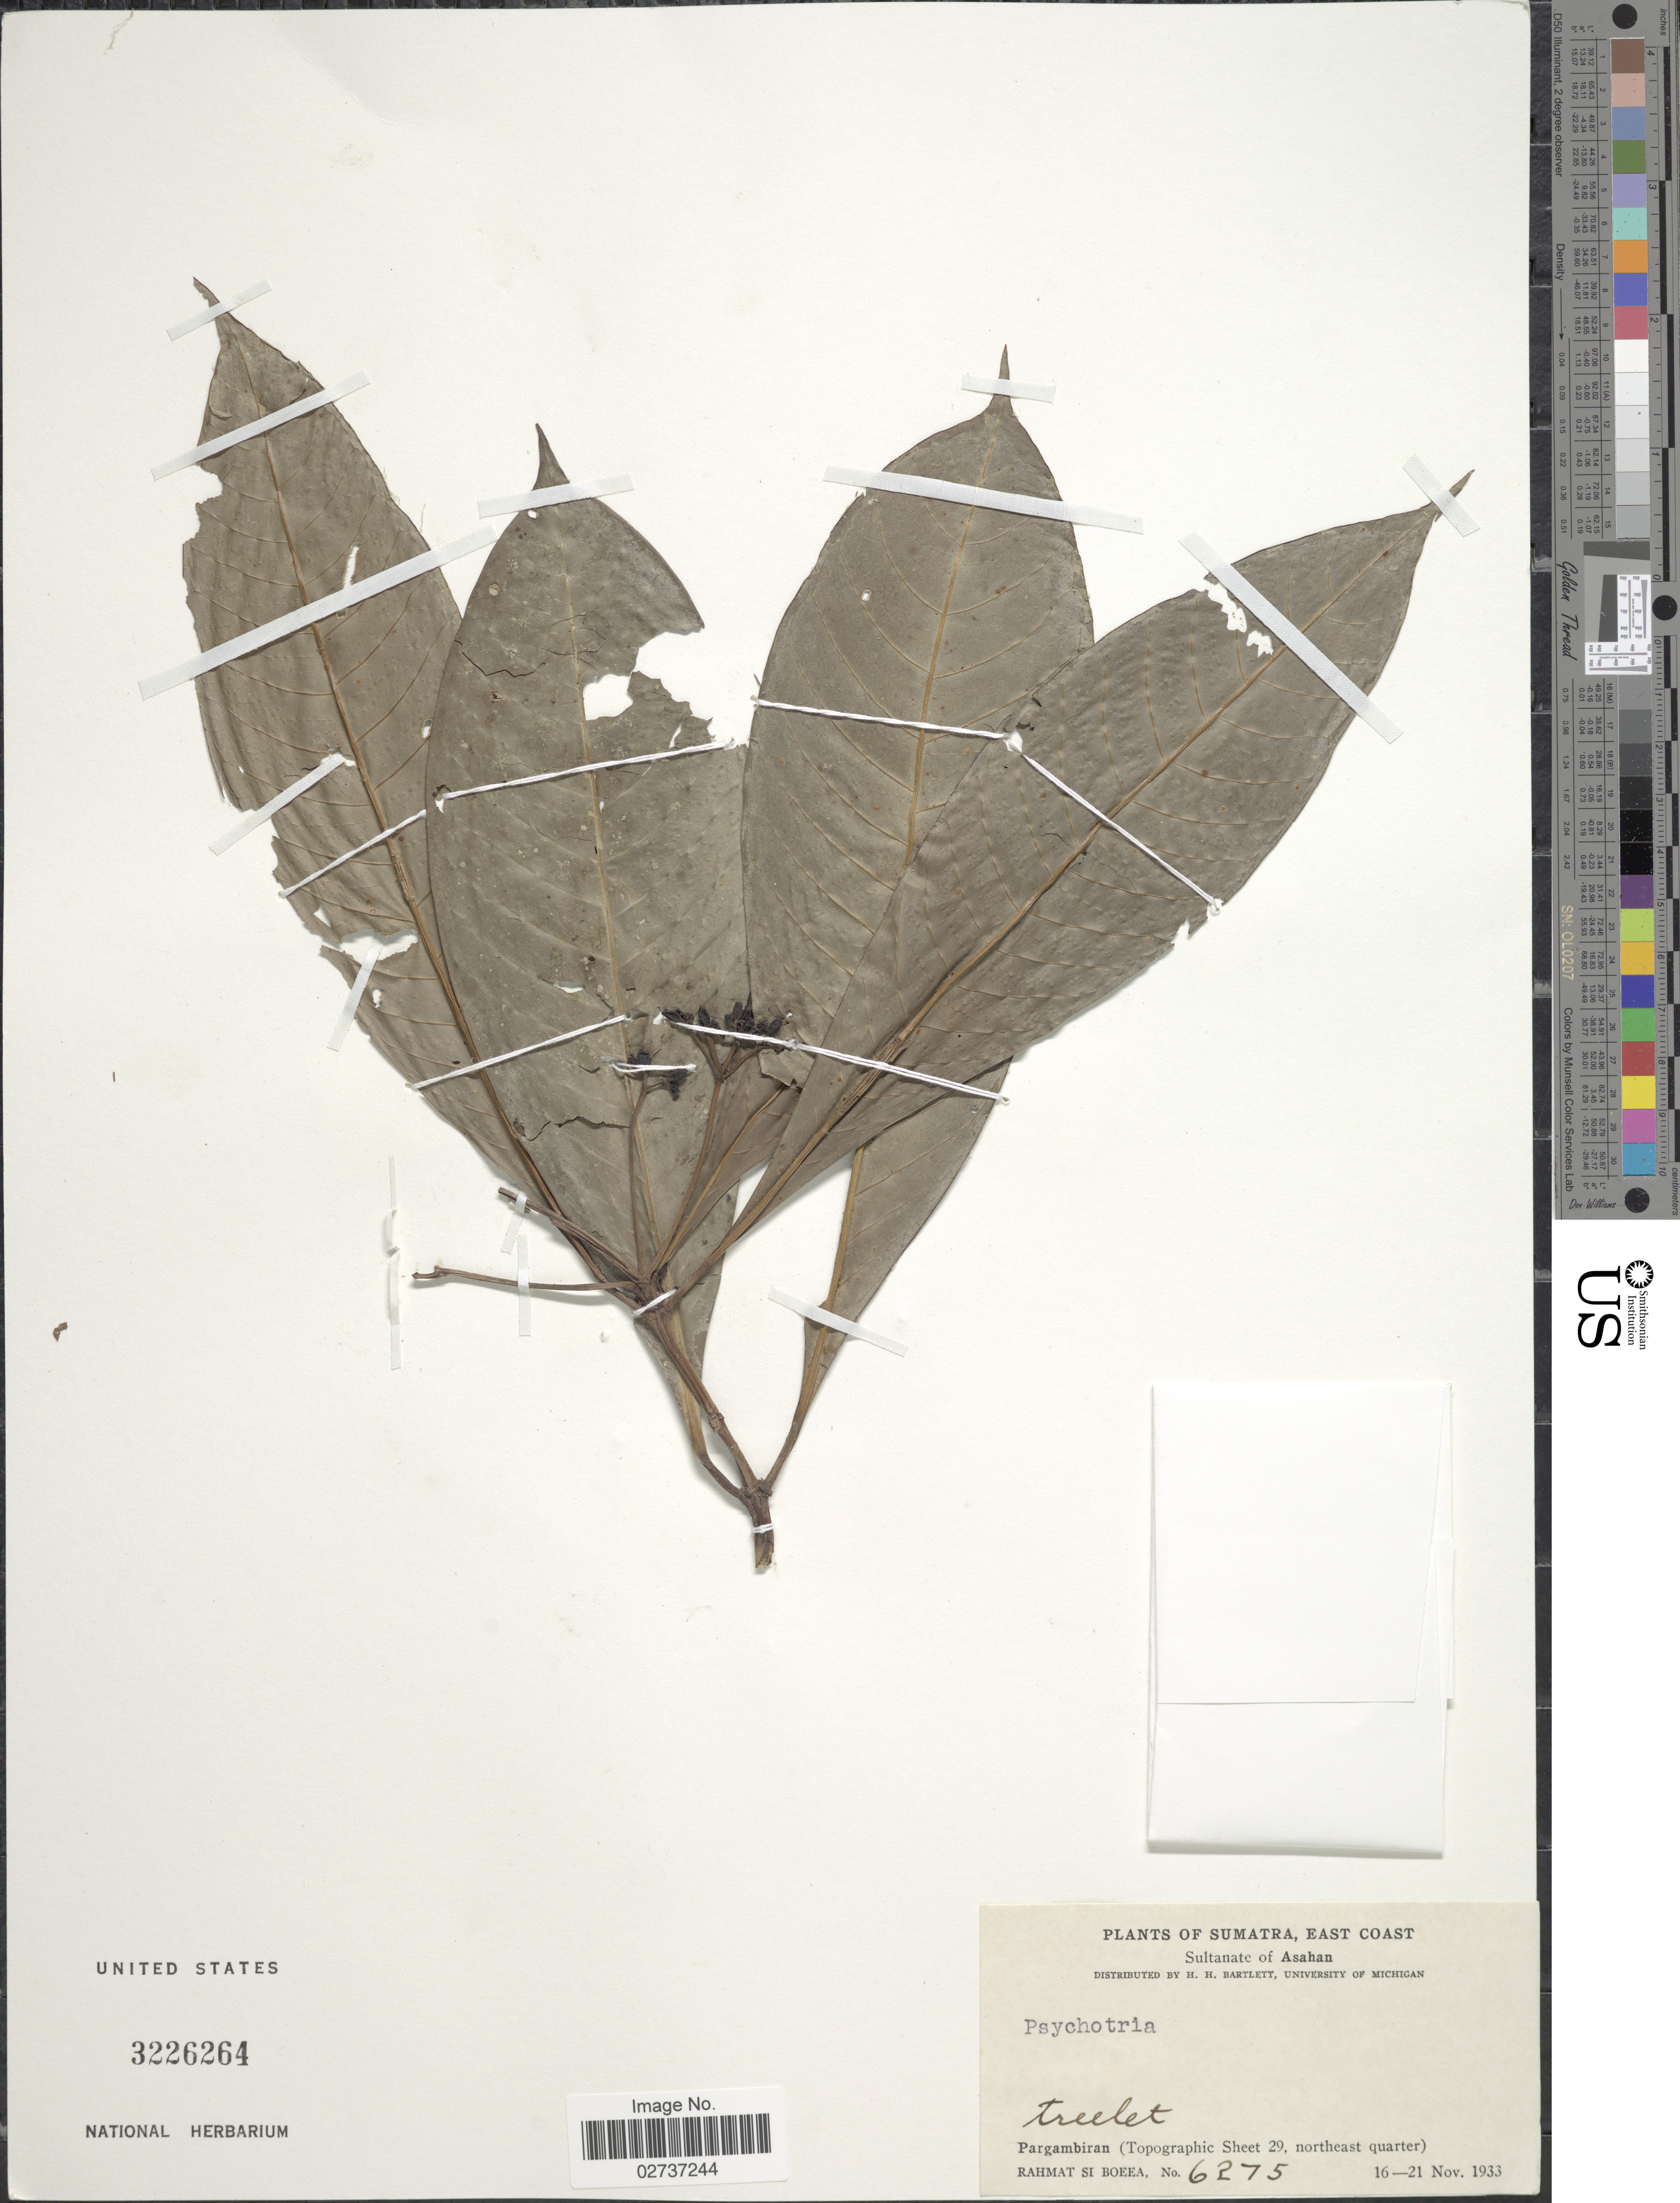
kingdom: Plantae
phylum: Tracheophyta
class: Magnoliopsida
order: Gentianales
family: Rubiaceae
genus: Psychotria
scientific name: Psychotria sp.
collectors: Rahmat Si Boeea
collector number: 6275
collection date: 1933-11-16/1933-11-21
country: Indonesia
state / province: Sumatra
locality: East Coast, Sultanate of Asahan, Pargambiran (Topographic Sheet 29, northeast quarter)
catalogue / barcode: US 3226264